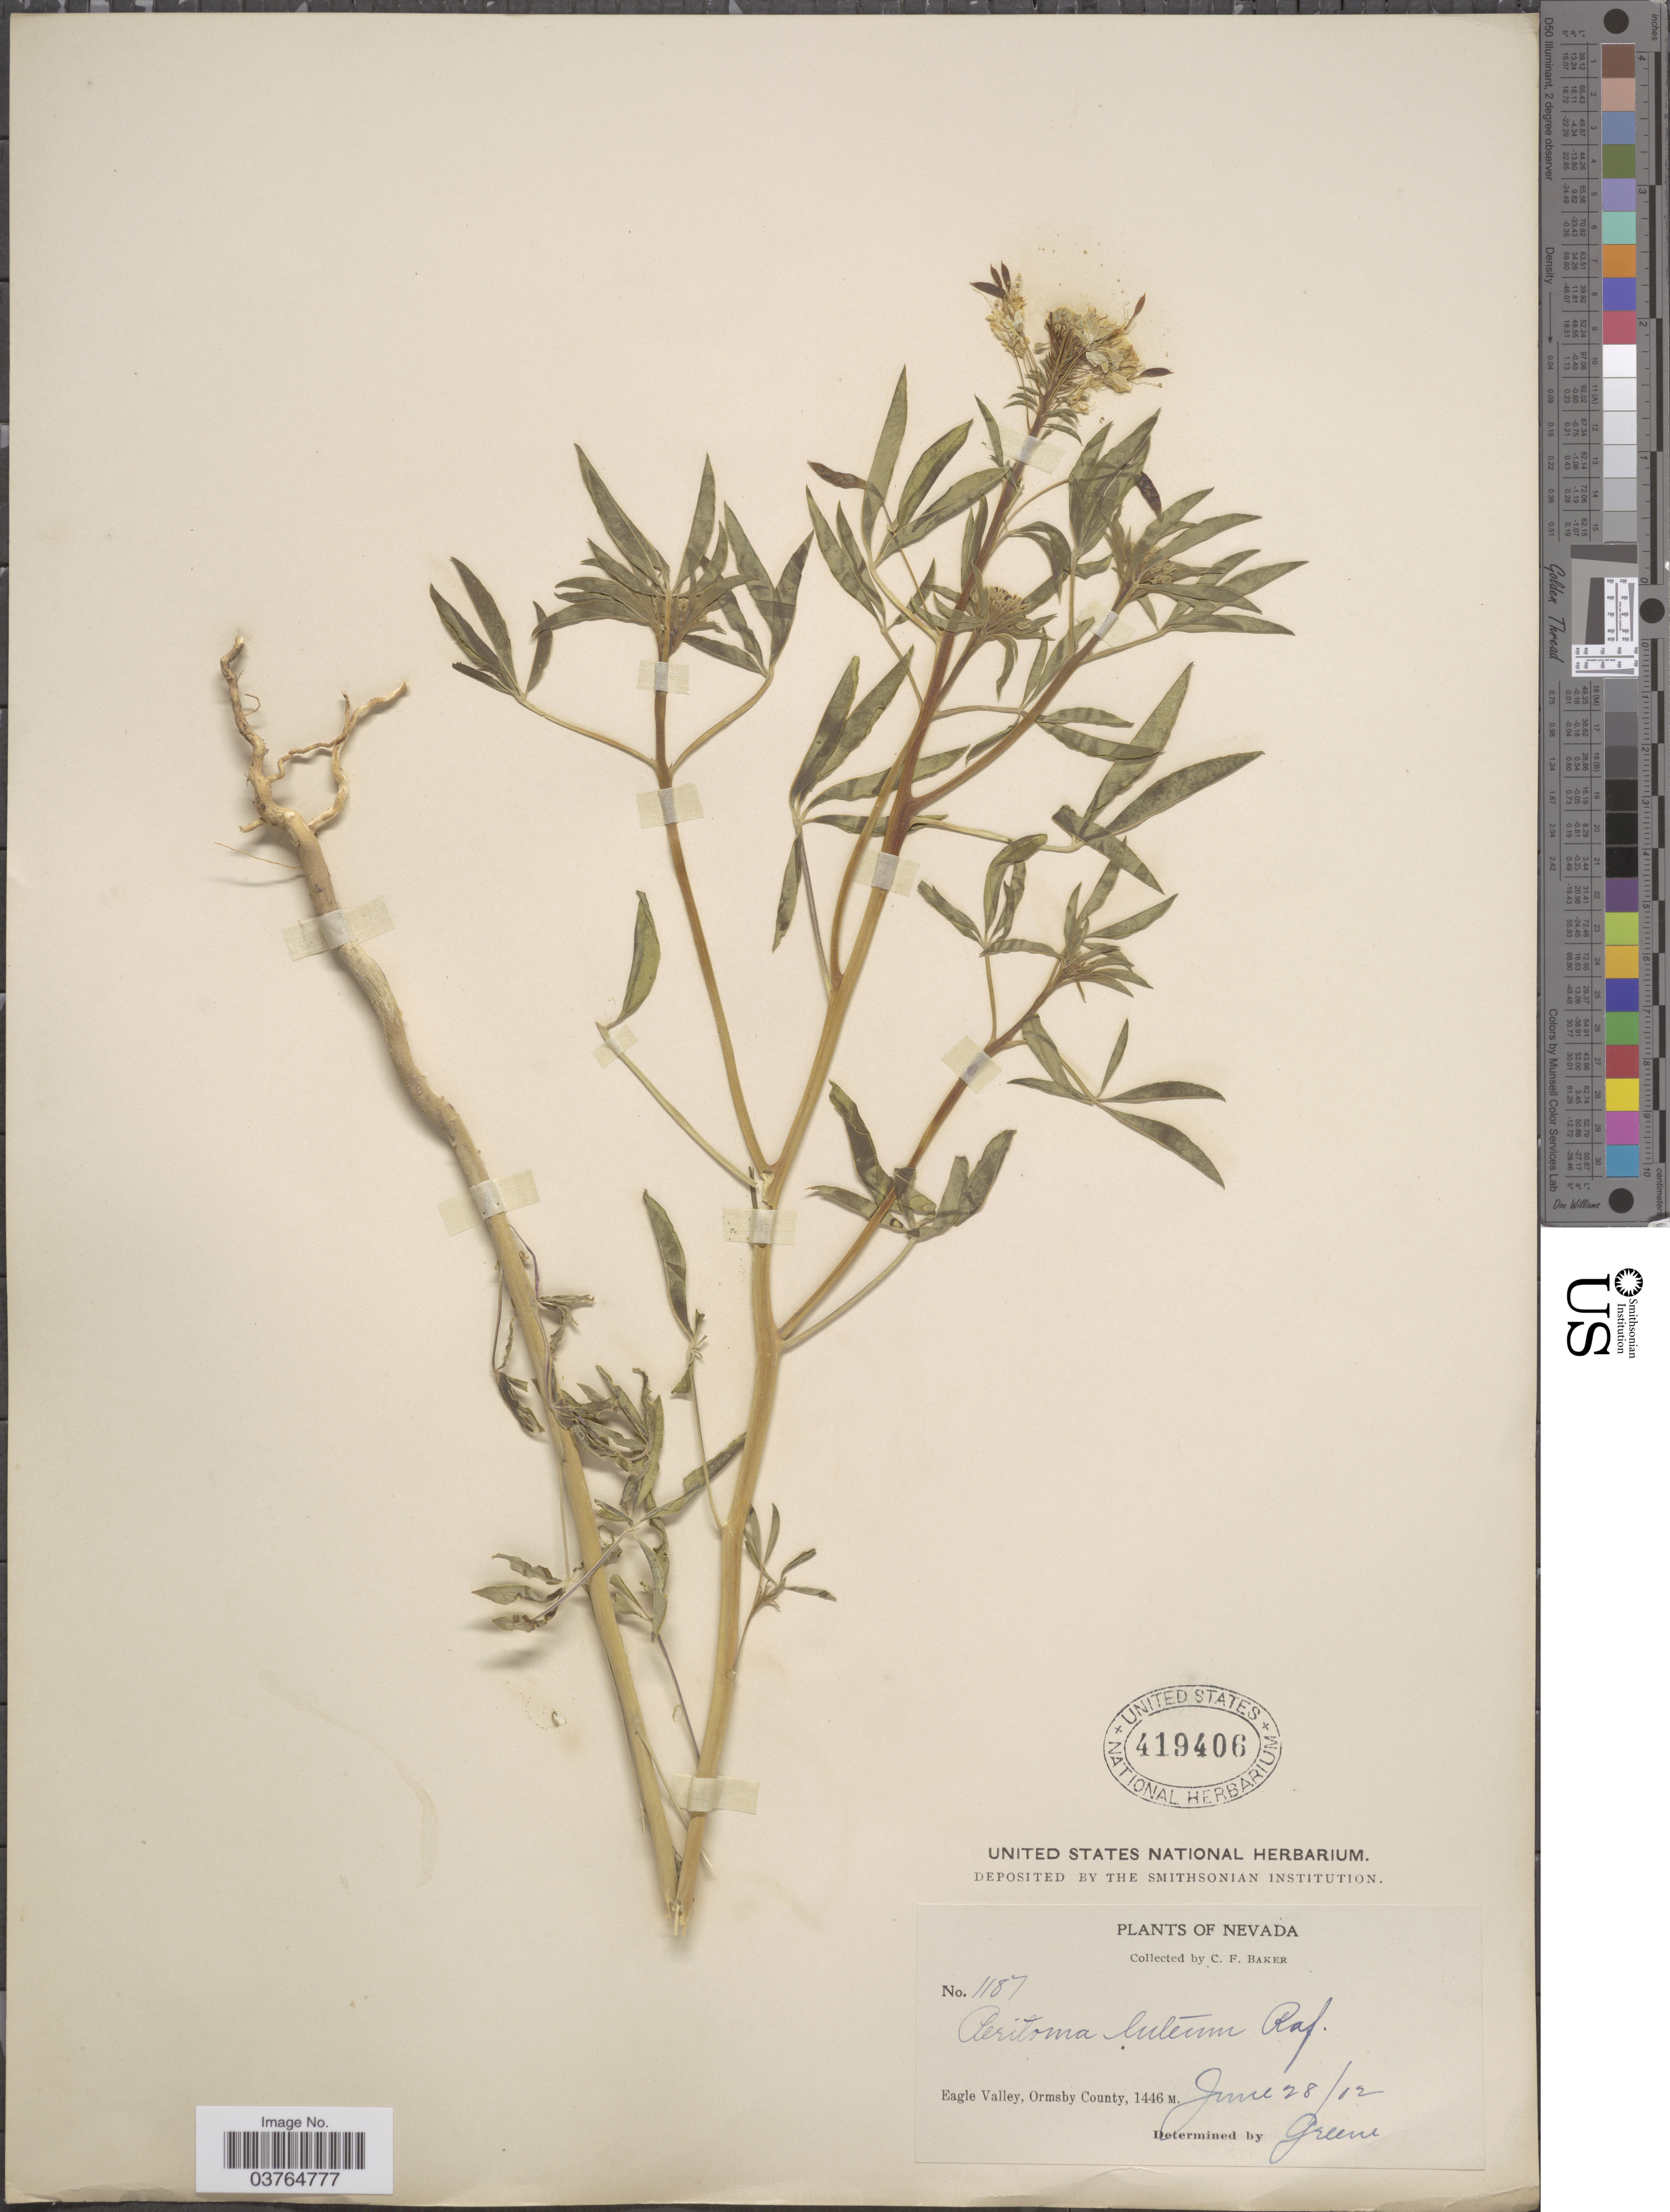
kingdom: Plantae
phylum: Tracheophyta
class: Magnoliopsida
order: Brassicales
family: Cleomaceae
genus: Cleomella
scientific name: Cleomella lutea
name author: (Hook.) Roalson & J.C. Hall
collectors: C. F. Baker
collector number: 1187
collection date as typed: Transcribed d/m/y: 28/6/2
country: United States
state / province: Nevada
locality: Eagle Valley, Ormsby County.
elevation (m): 1446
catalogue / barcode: US 419406